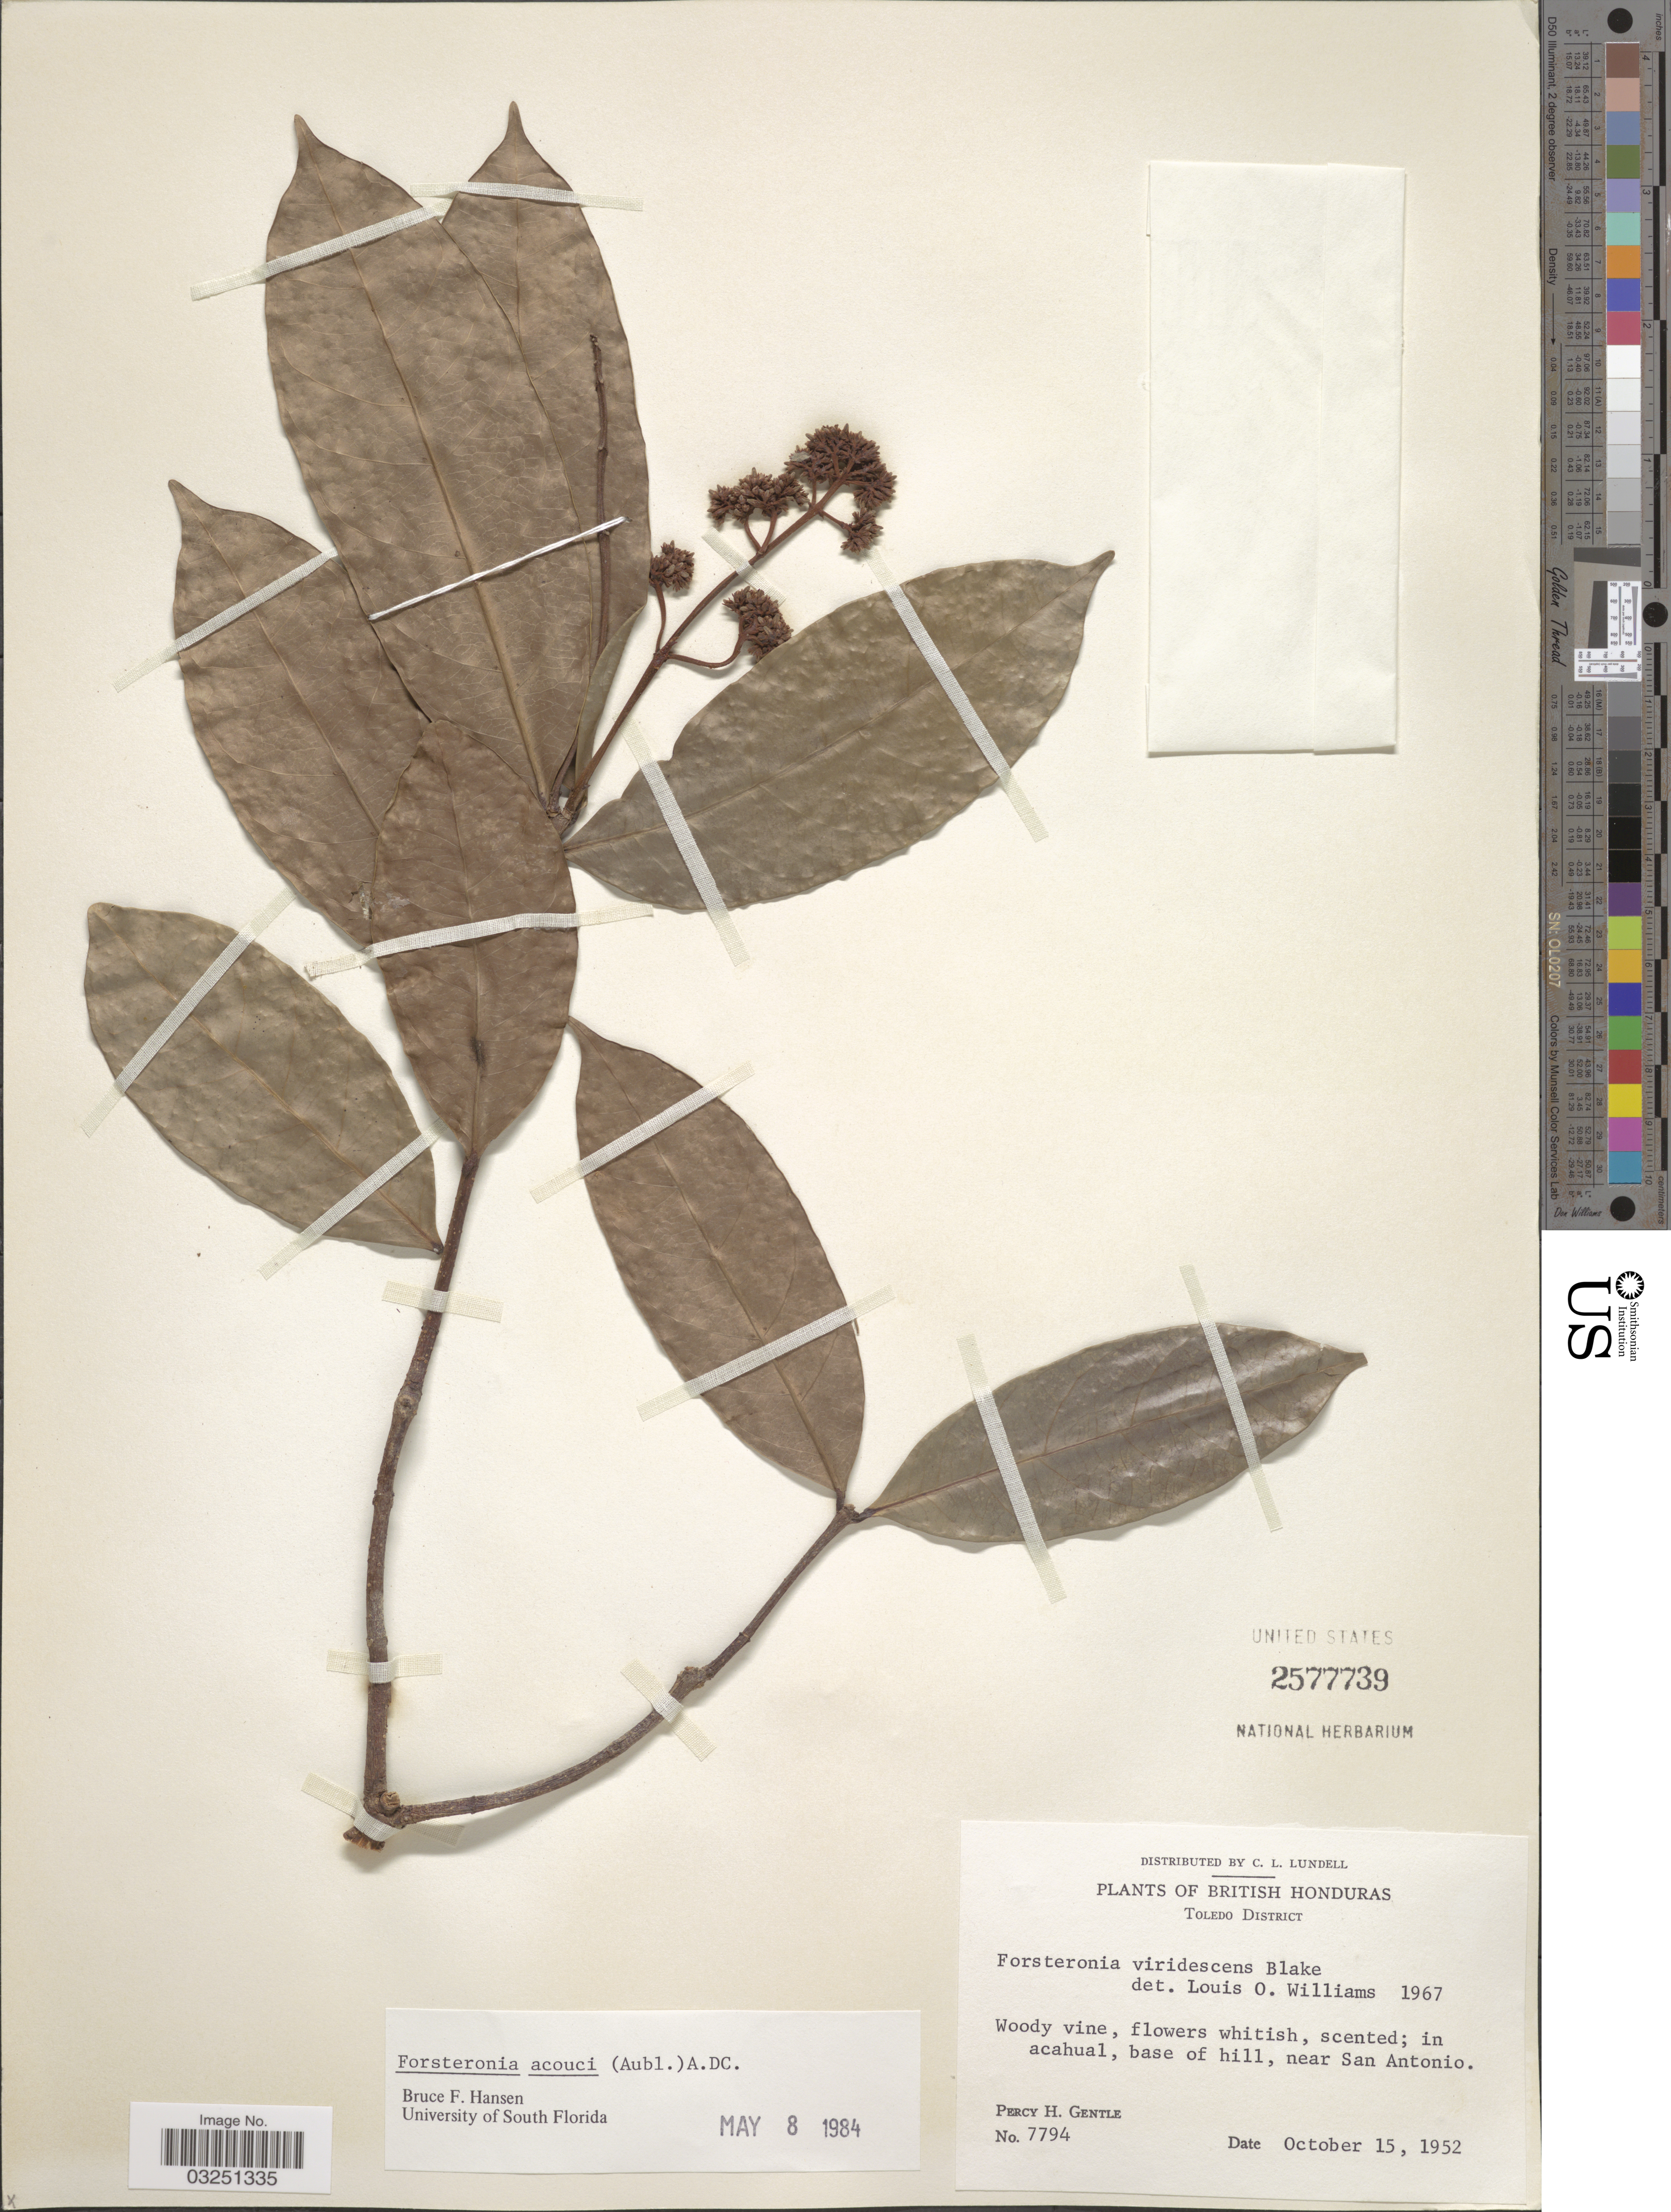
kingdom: Plantae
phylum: Tracheophyta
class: Magnoliopsida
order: Gentianales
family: Apocynaceae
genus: Forsteronia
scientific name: Forsteronia acouci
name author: (Aubl.) A. DC.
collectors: P. H. Gentle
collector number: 7794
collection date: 1952-10-15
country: Belize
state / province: Toledo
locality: British Honduras. Toledo District. In acahual, base of hill, near San Antonio.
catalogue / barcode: US 2577739